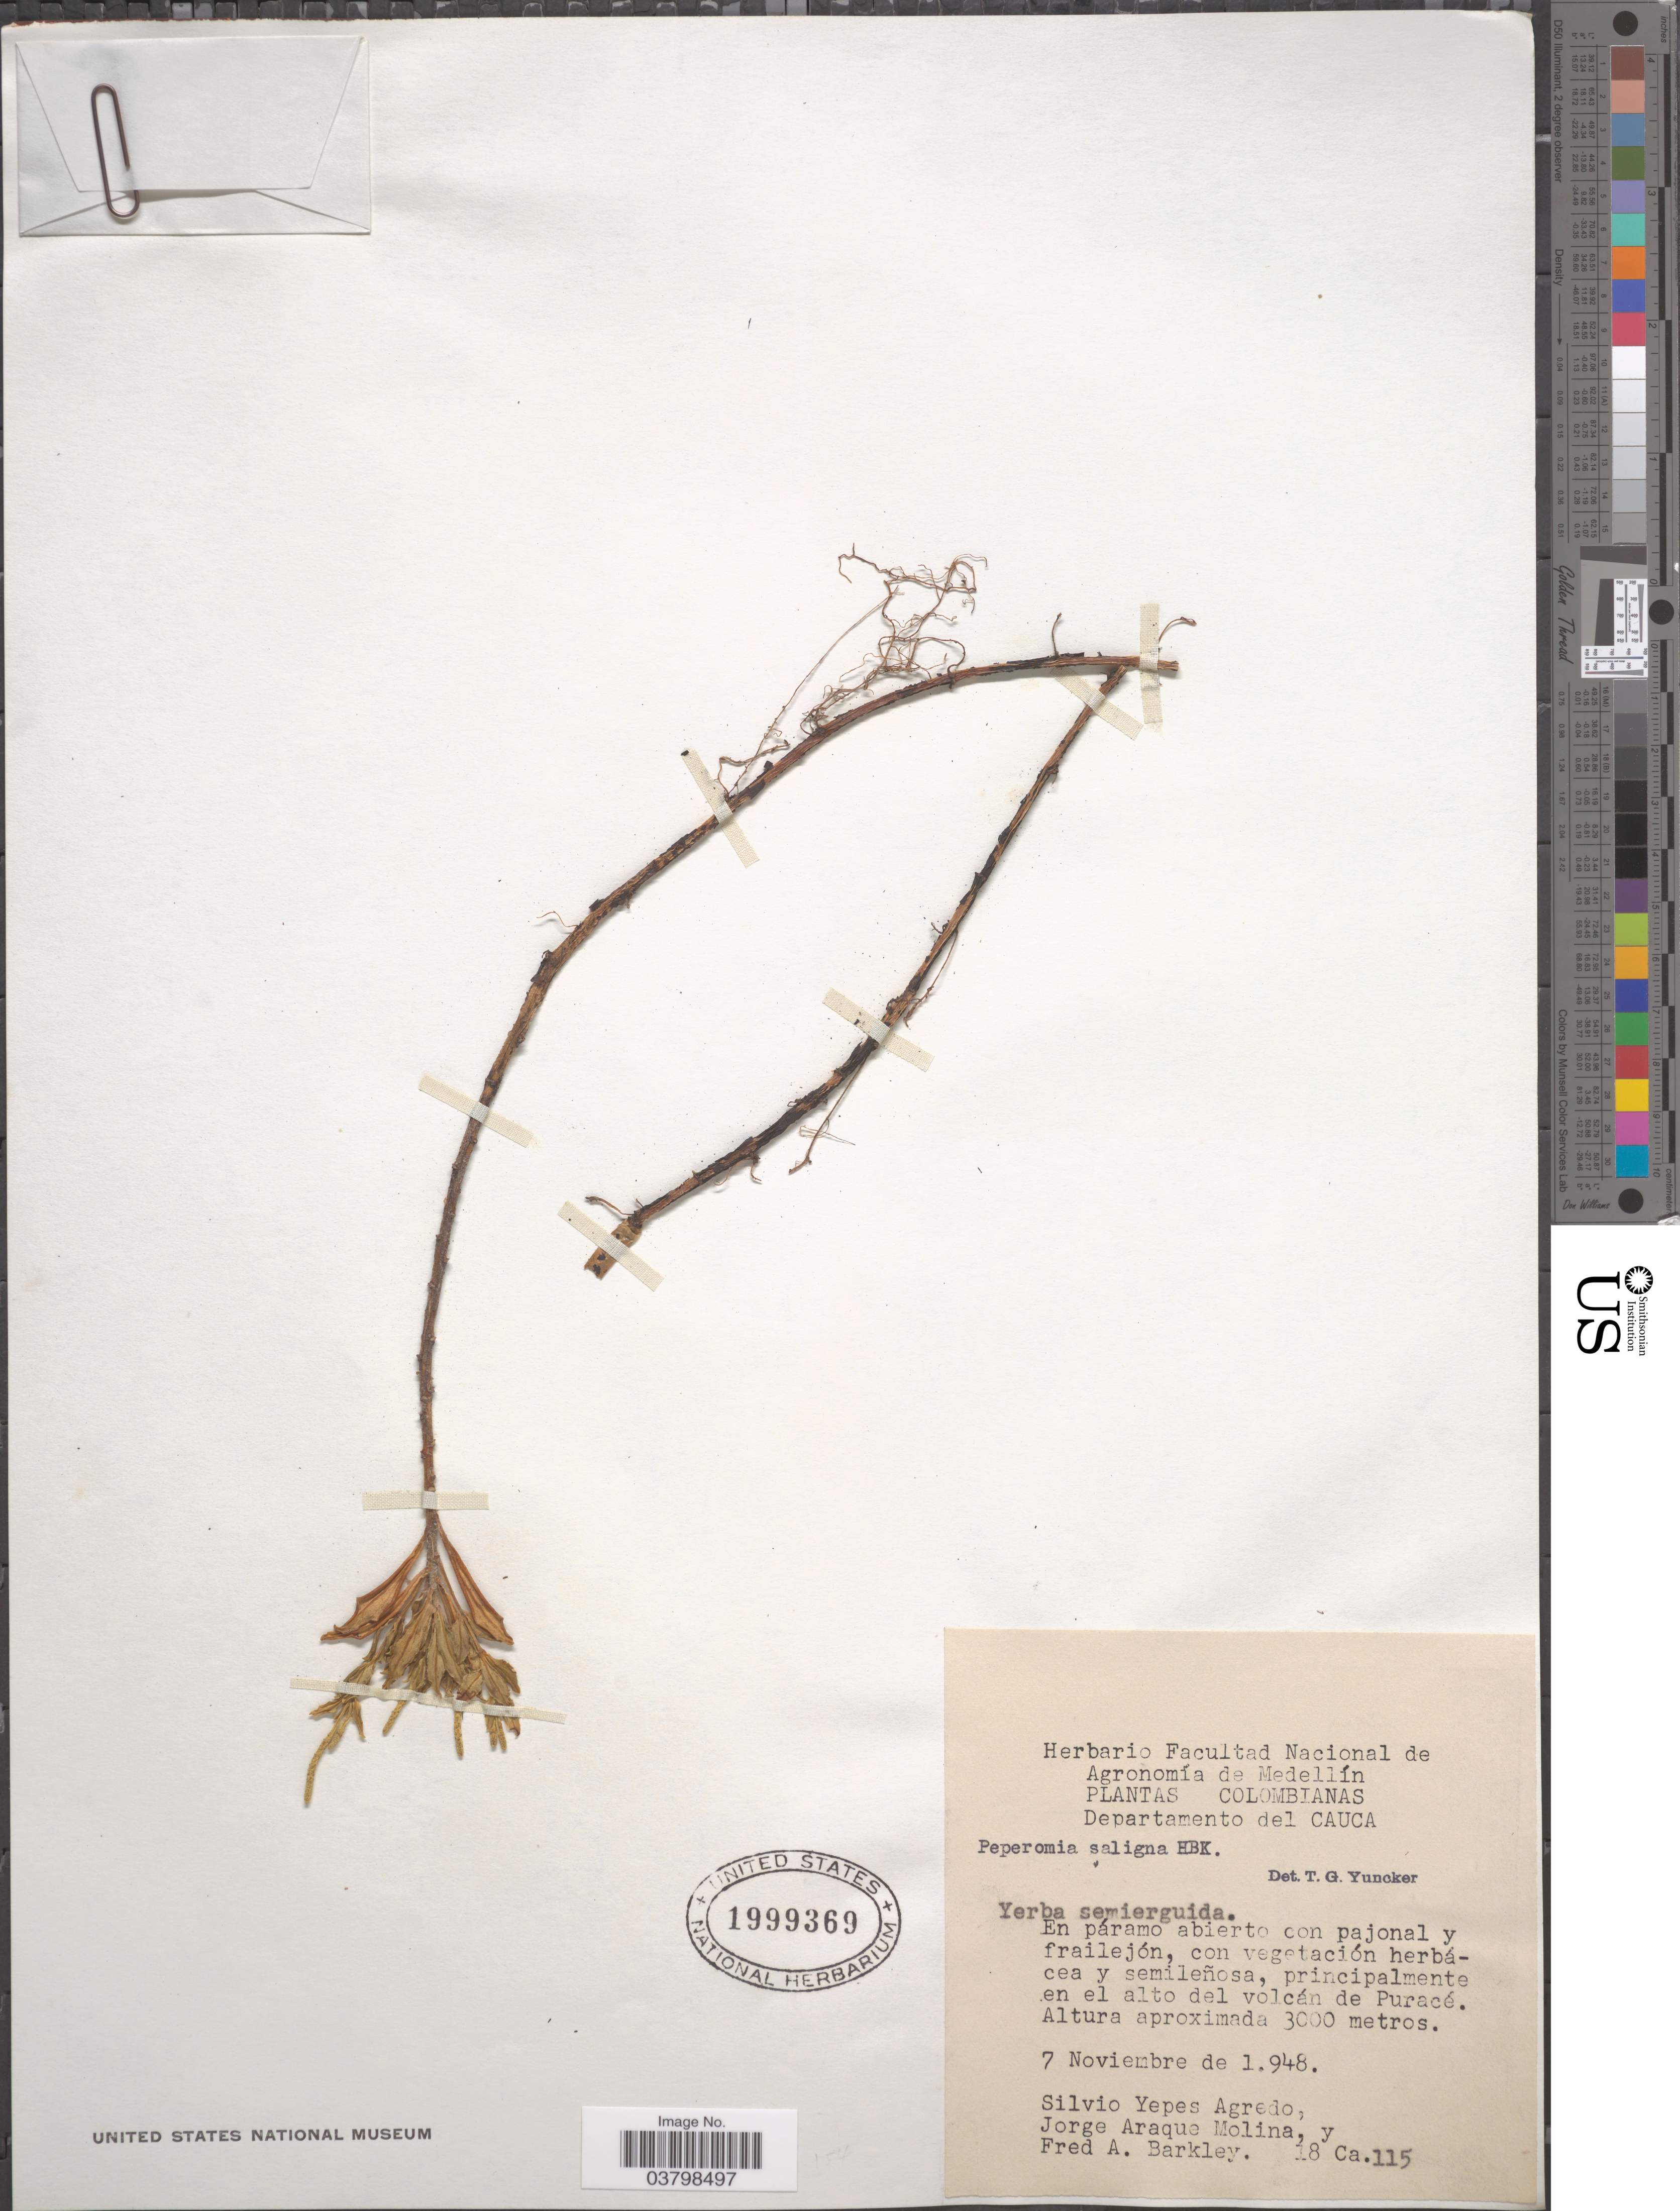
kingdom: Plantae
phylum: Tracheophyta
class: Magnoliopsida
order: Piperales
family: Piperaceae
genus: Peperomia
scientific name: Peperomia saligna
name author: Kunth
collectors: S. Yepes-Agredo, J. Araque Molina & F. A. Barkley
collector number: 18Ca115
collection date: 1948-11-07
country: Colombia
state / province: Cauca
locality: Departamento del Cauca. Principalmente en el alto del volcán de Puracé.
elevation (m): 3000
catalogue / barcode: US 1999369